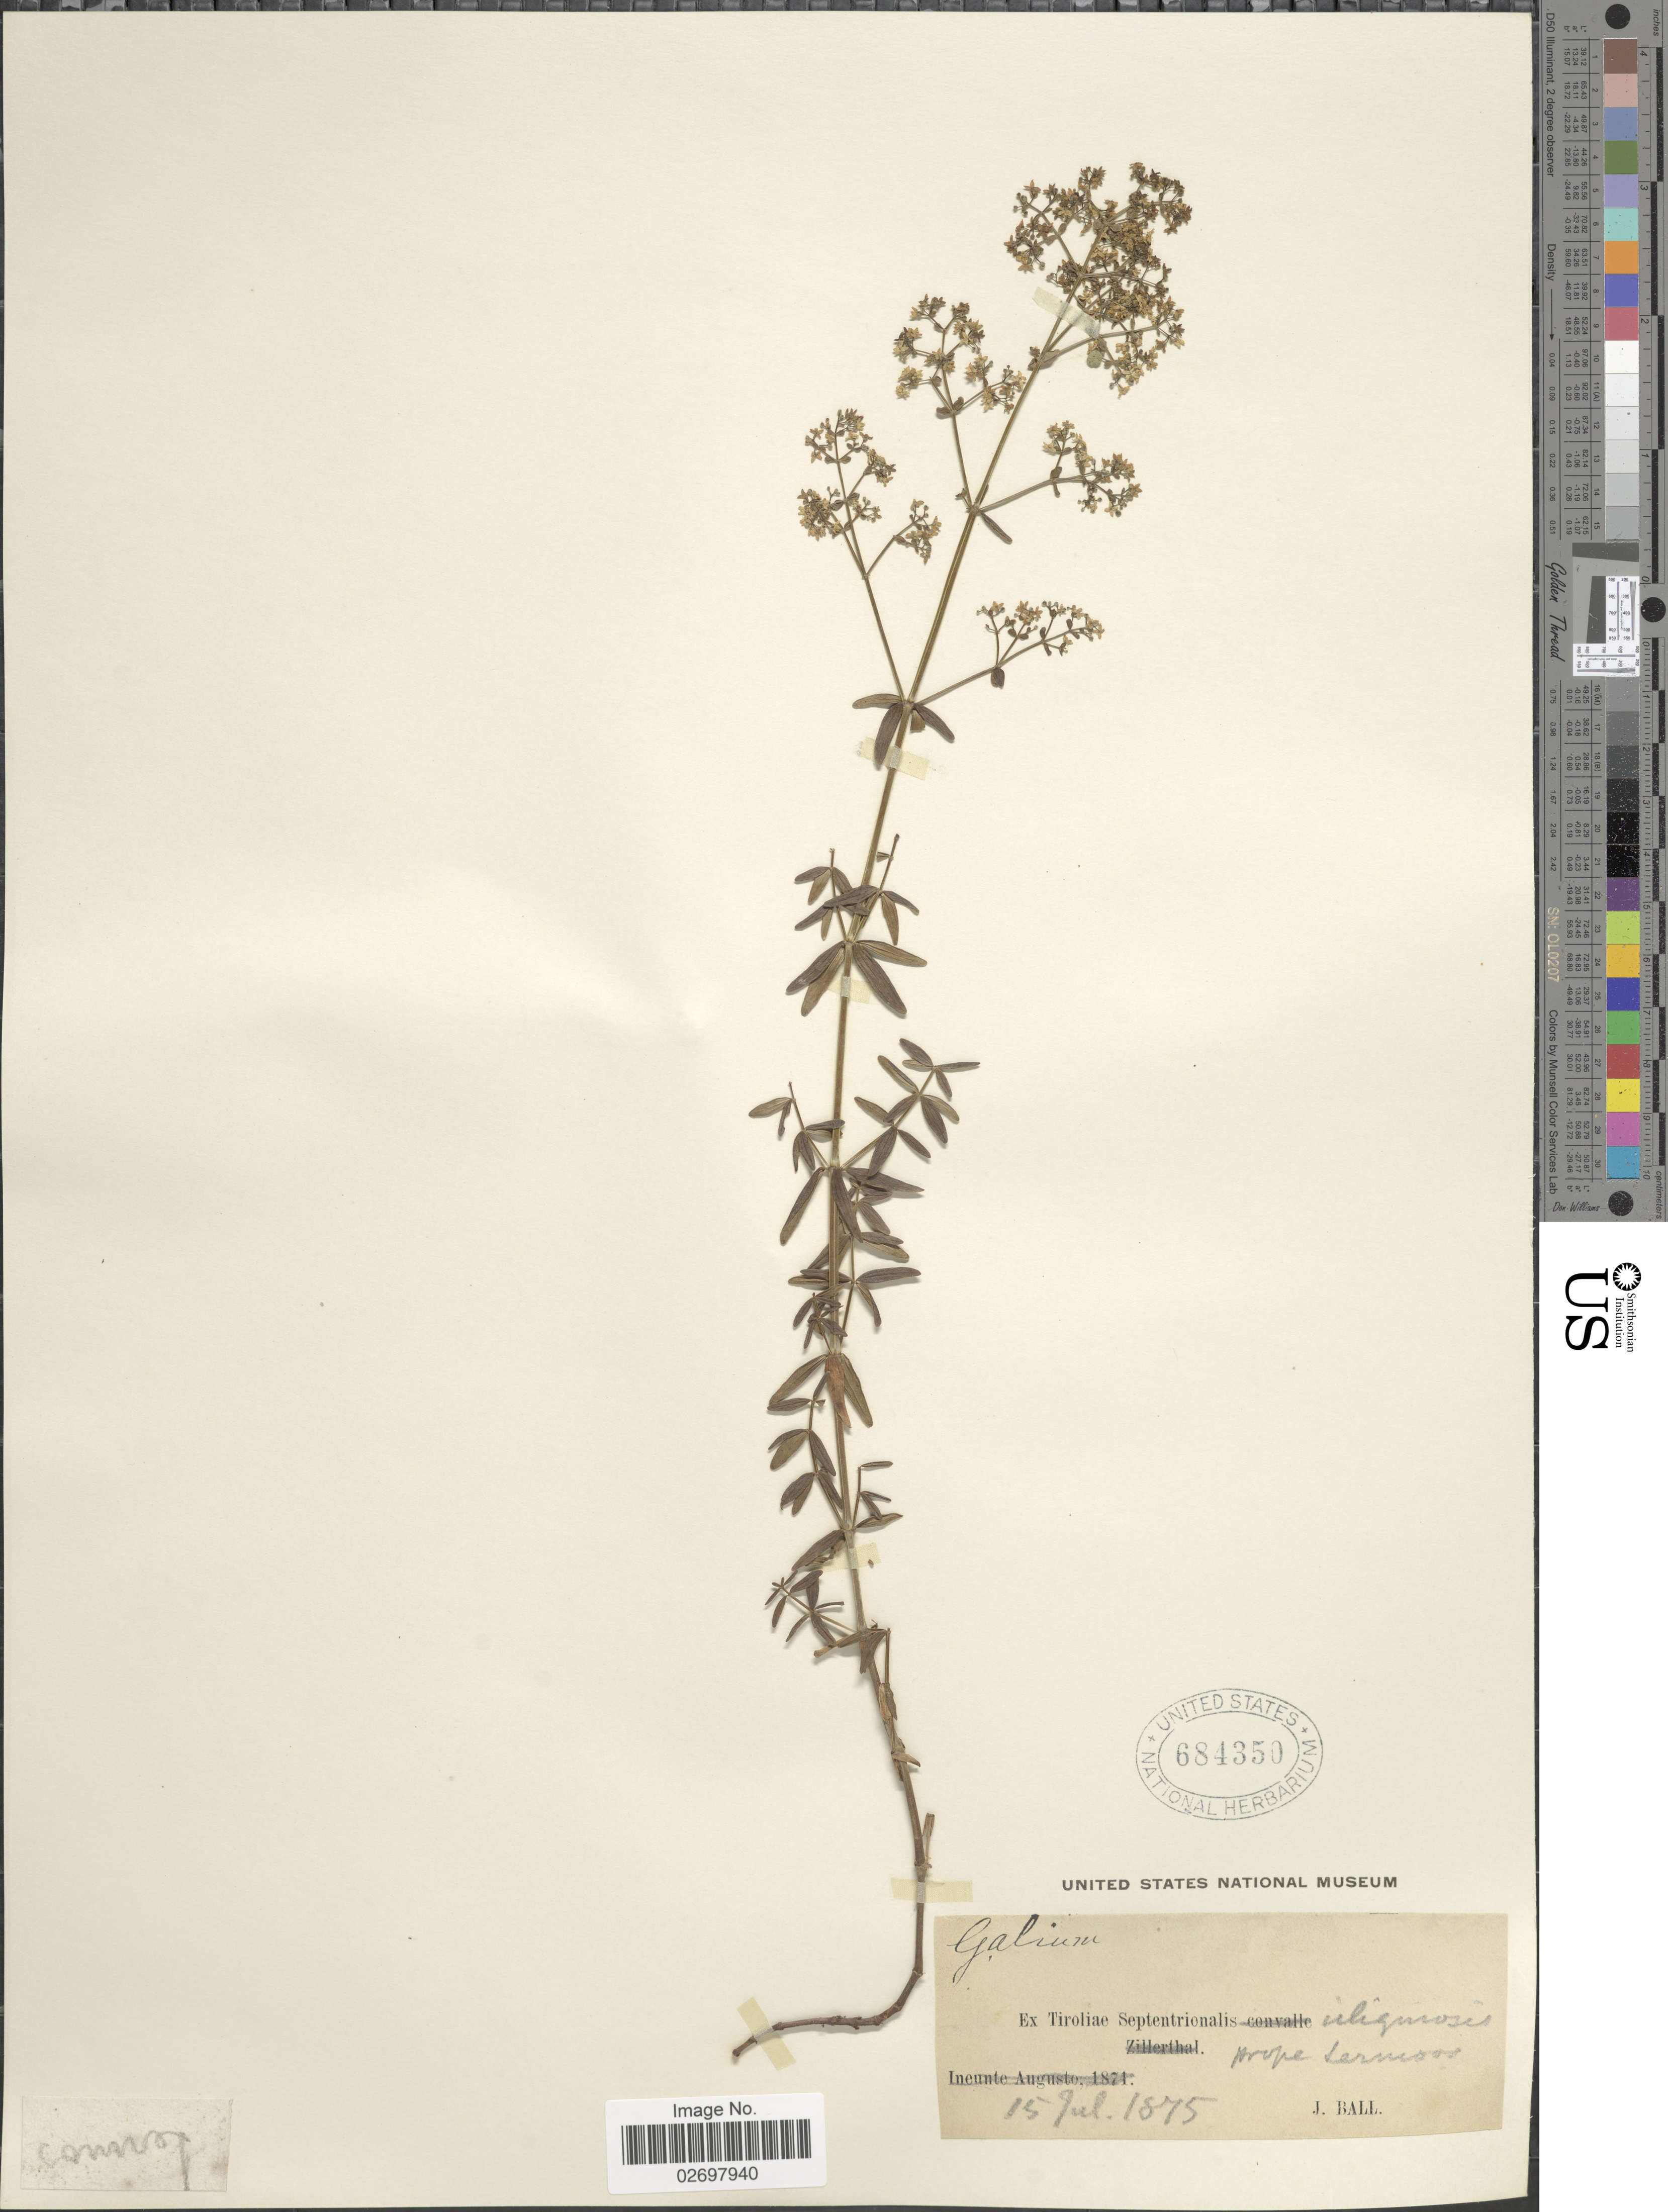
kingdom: Plantae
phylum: Tracheophyta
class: Magnoliopsida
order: Gentianales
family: Rubiaceae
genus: Galium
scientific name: Galium sp.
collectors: J. Ball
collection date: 1875-07-15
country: Austria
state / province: Tirol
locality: Ex Tiroliae Septentrionalis ulignoisis prope Lesmosos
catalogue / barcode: US 684350